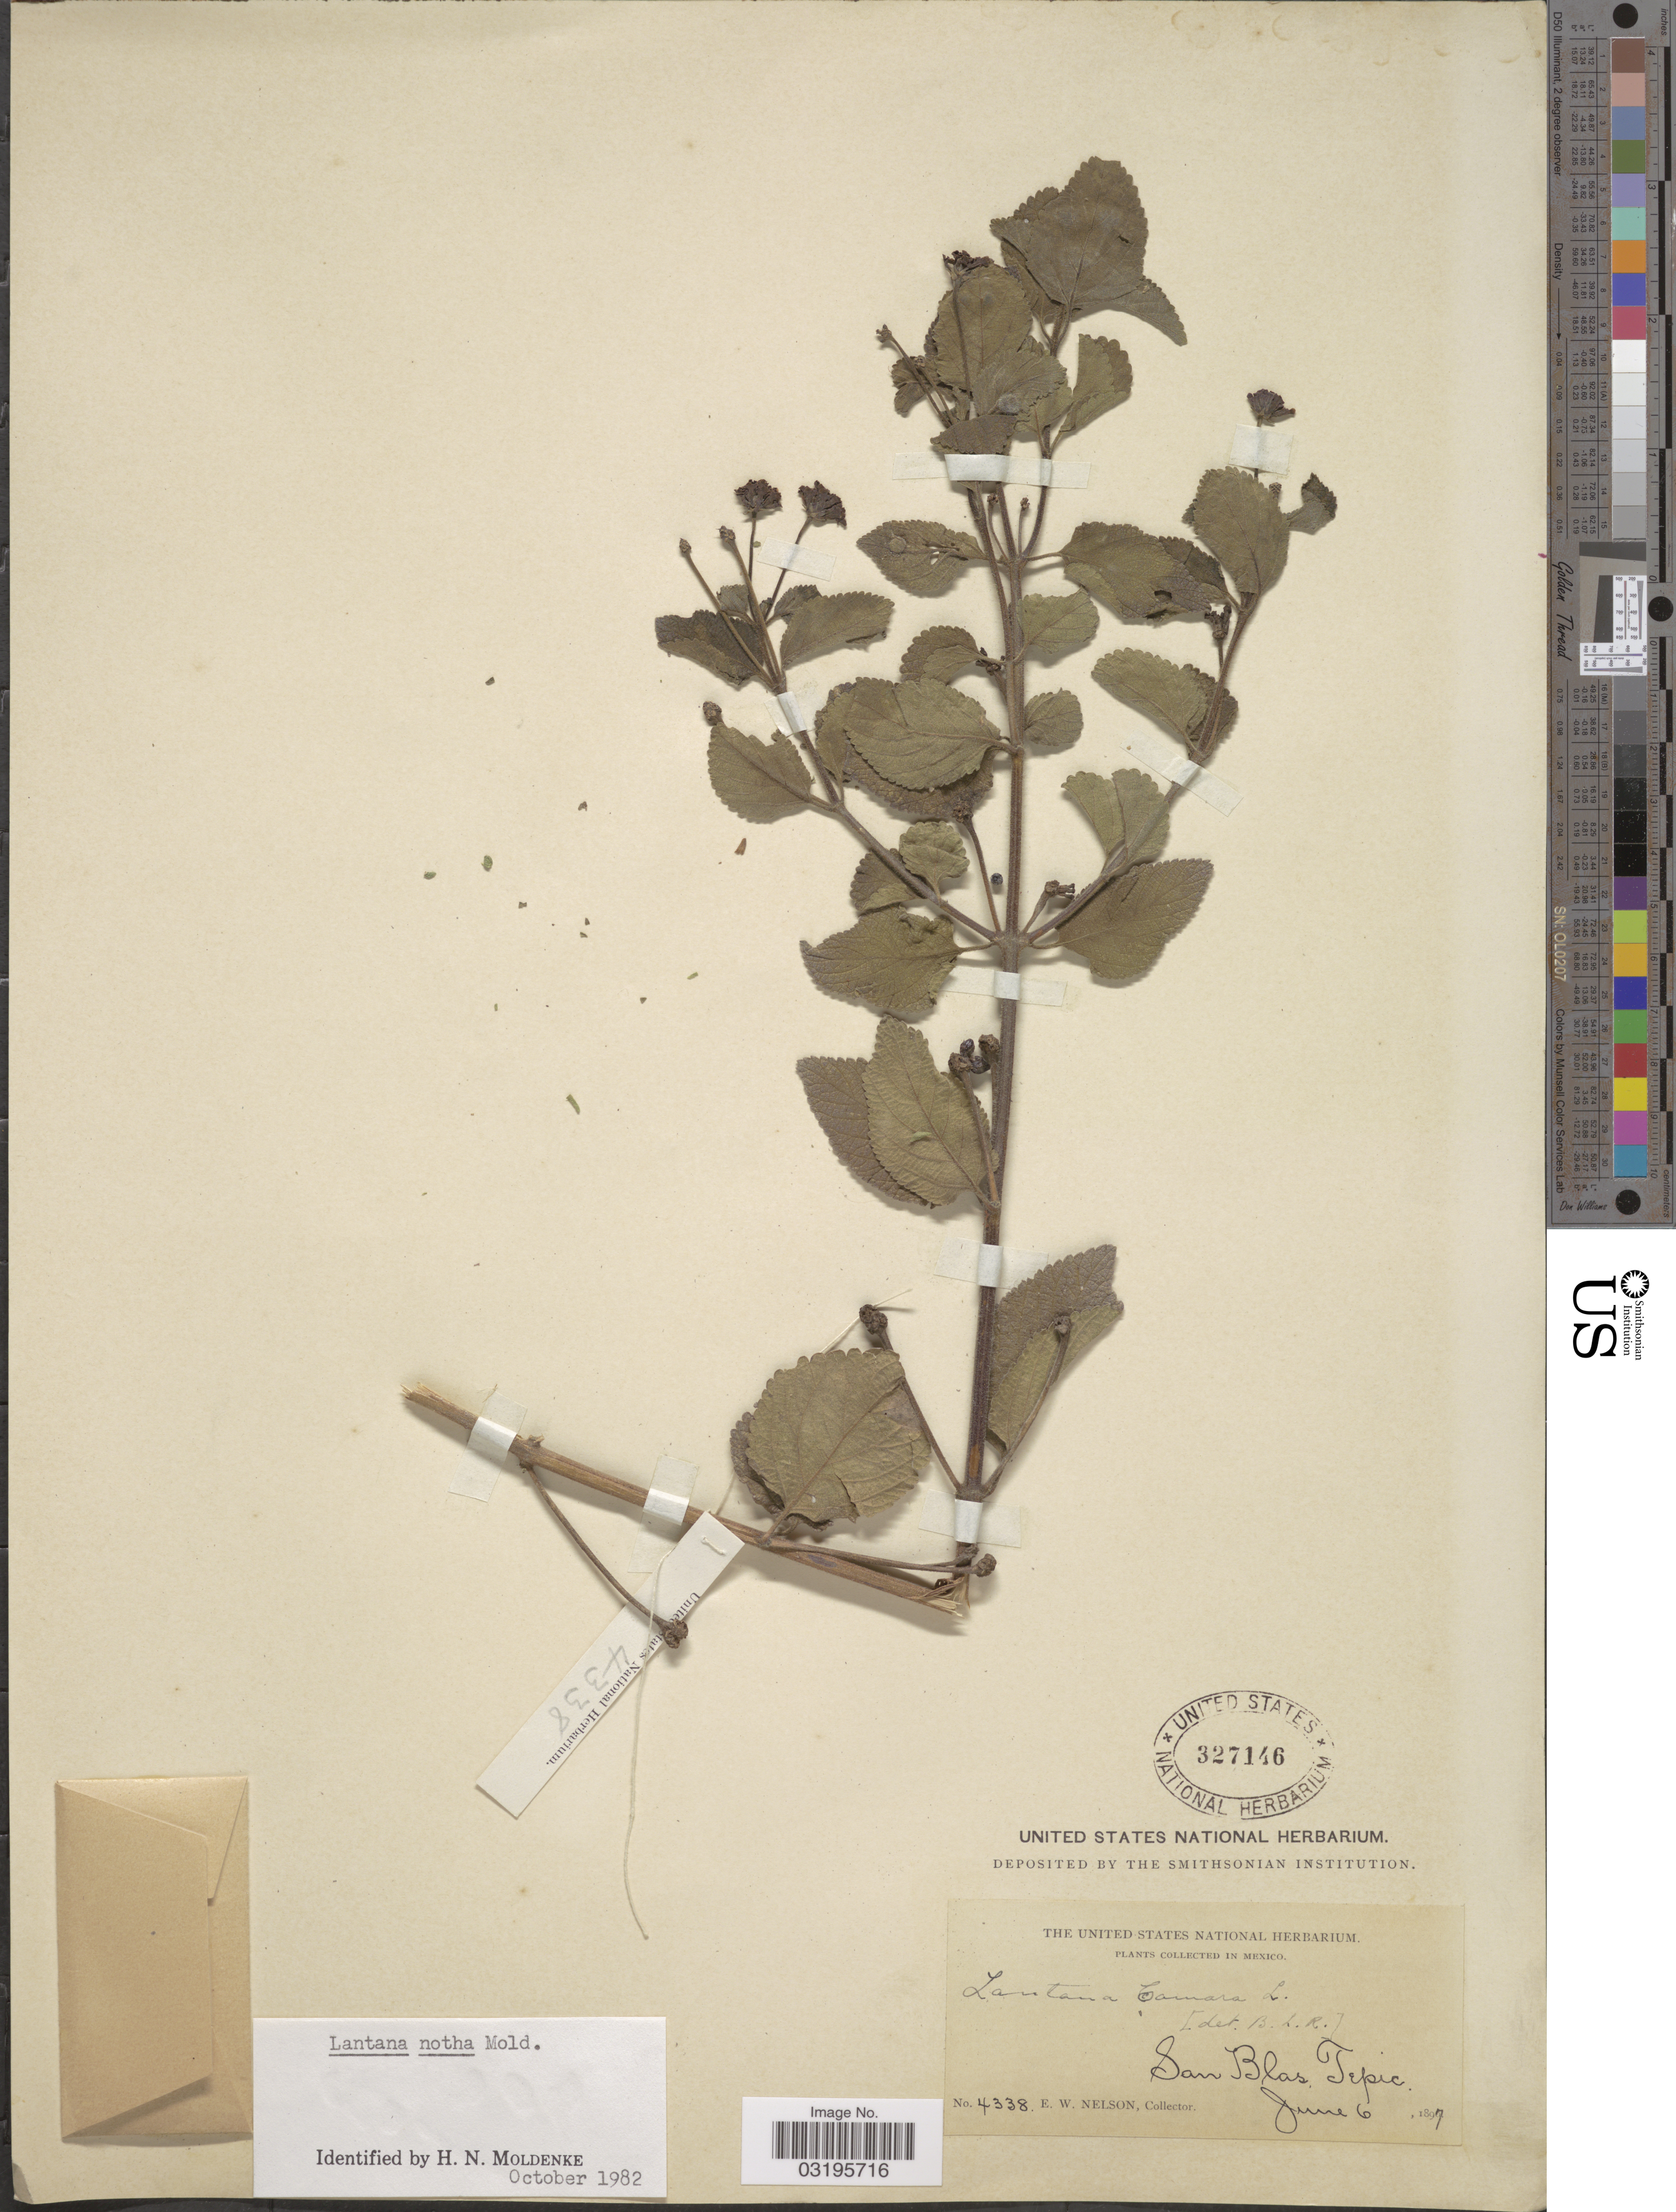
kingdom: Plantae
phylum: Tracheophyta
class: Magnoliopsida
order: Lamiales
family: Verbenaceae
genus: Lantana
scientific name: Lantana notha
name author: Moldenke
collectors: E. W. Nelson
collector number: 4338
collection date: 1897-06-06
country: Panama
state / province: Kuna Yala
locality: Tepic.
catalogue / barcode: US 327146